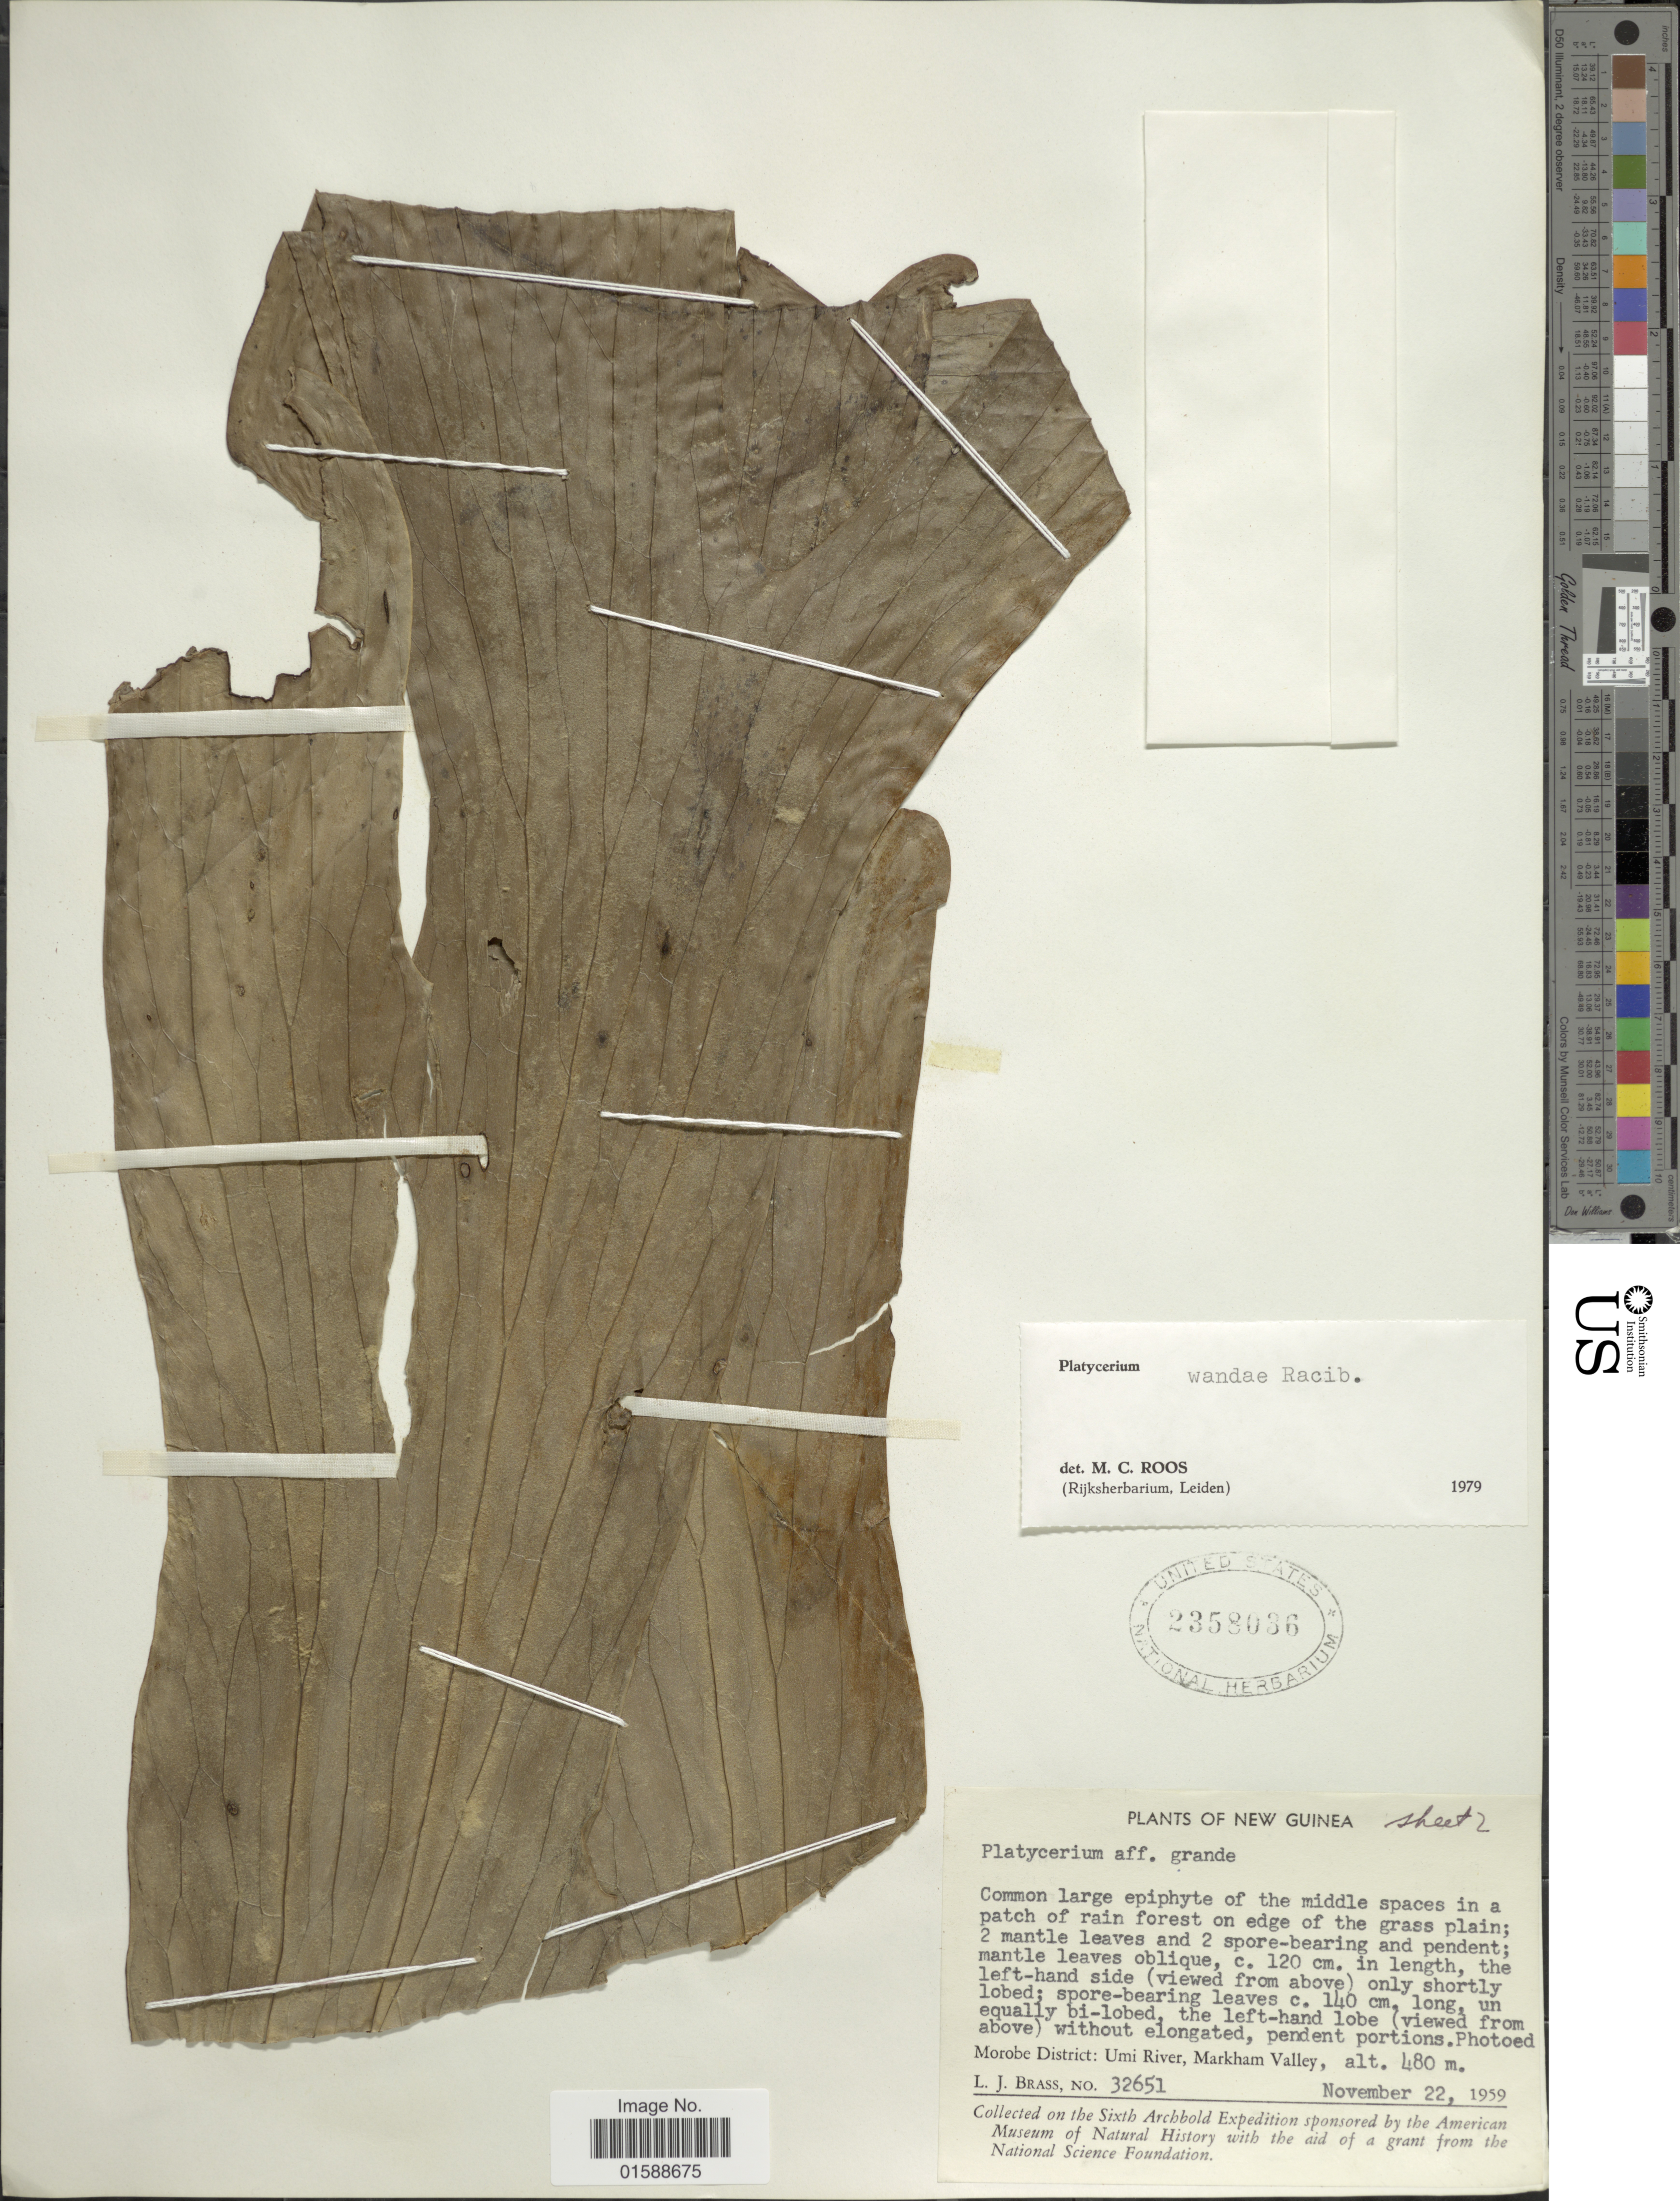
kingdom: Plantae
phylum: Tracheophyta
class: Polypodiopsida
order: Polypodiales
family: Polypodiaceae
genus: Platycerium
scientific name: Platycerium wandae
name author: Racib.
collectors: L. J. Brass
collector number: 32651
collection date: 1959-11-22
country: Papua New Guinea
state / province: Morobe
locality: New Guinea. Umi River, Markham Valley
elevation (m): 480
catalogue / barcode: US 2358036